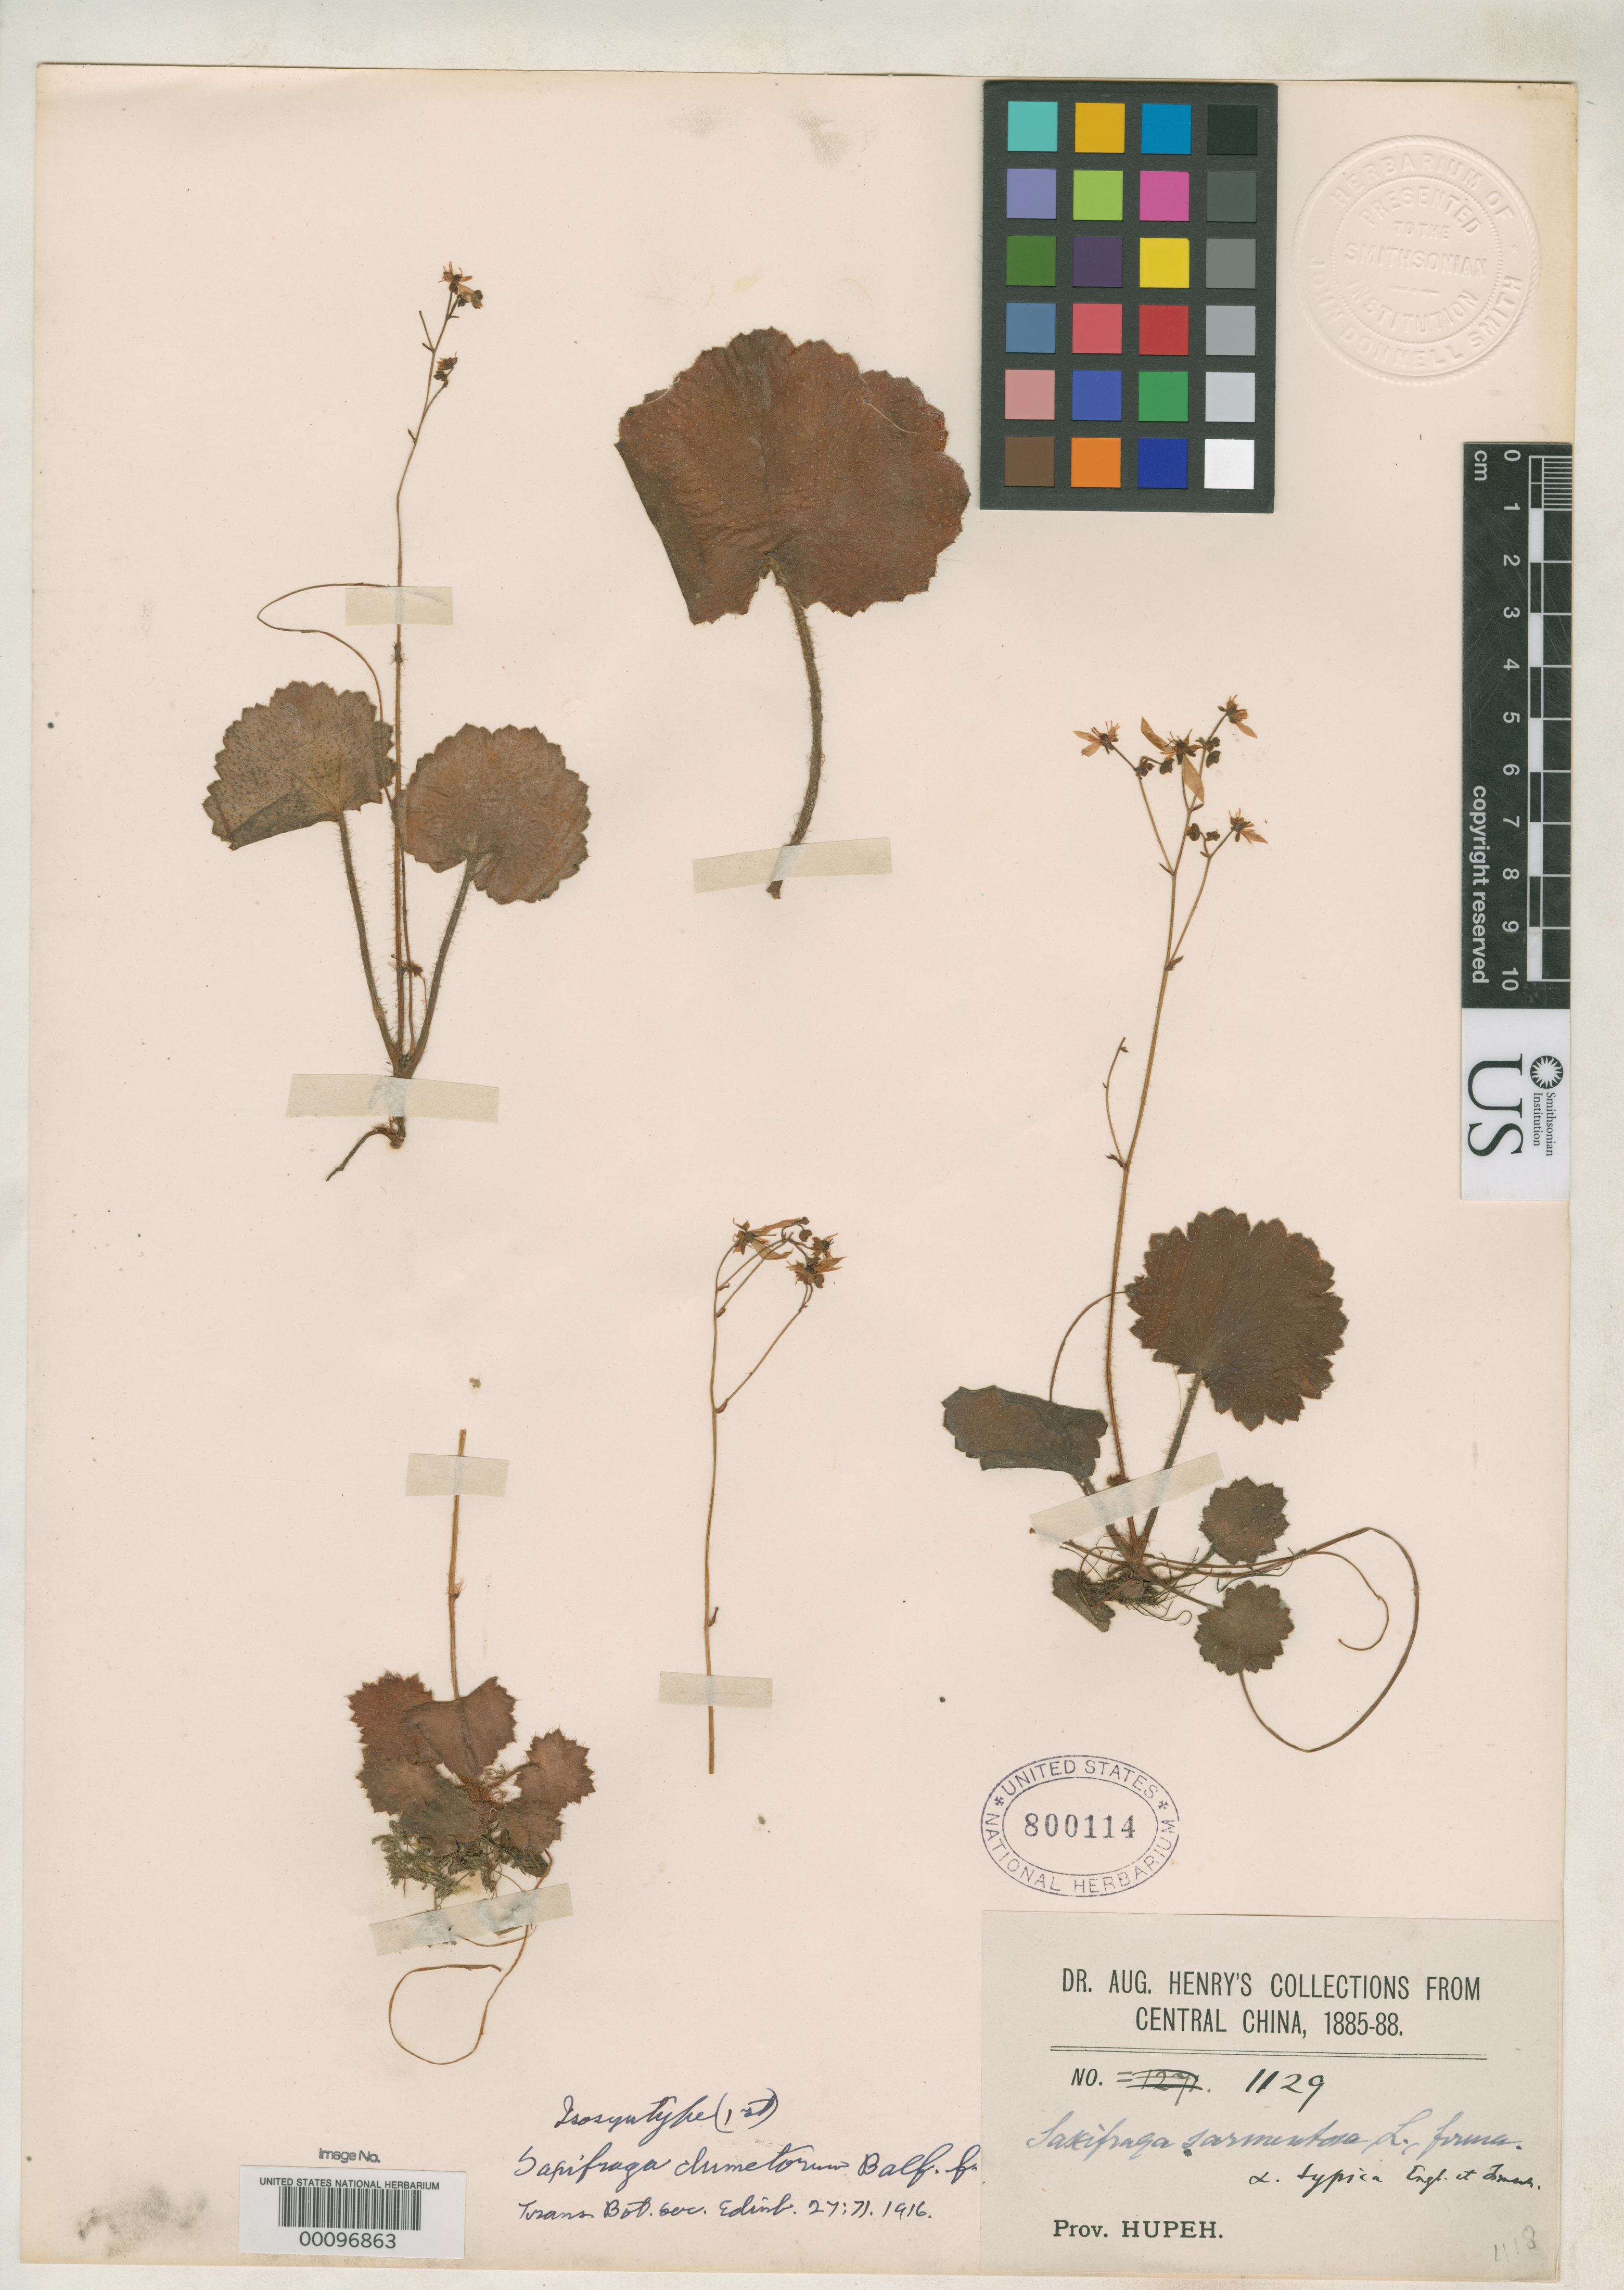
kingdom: Plantae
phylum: Tracheophyta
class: Magnoliopsida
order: Saxifragales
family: Saxifragaceae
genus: Saxifraga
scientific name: Saxifraga dumetorum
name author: Balf. f.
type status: Isosyntype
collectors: A. Henry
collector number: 1129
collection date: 1885/1888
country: China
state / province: Hubei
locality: Central China. Prov. Hupeh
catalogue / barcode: US 800114